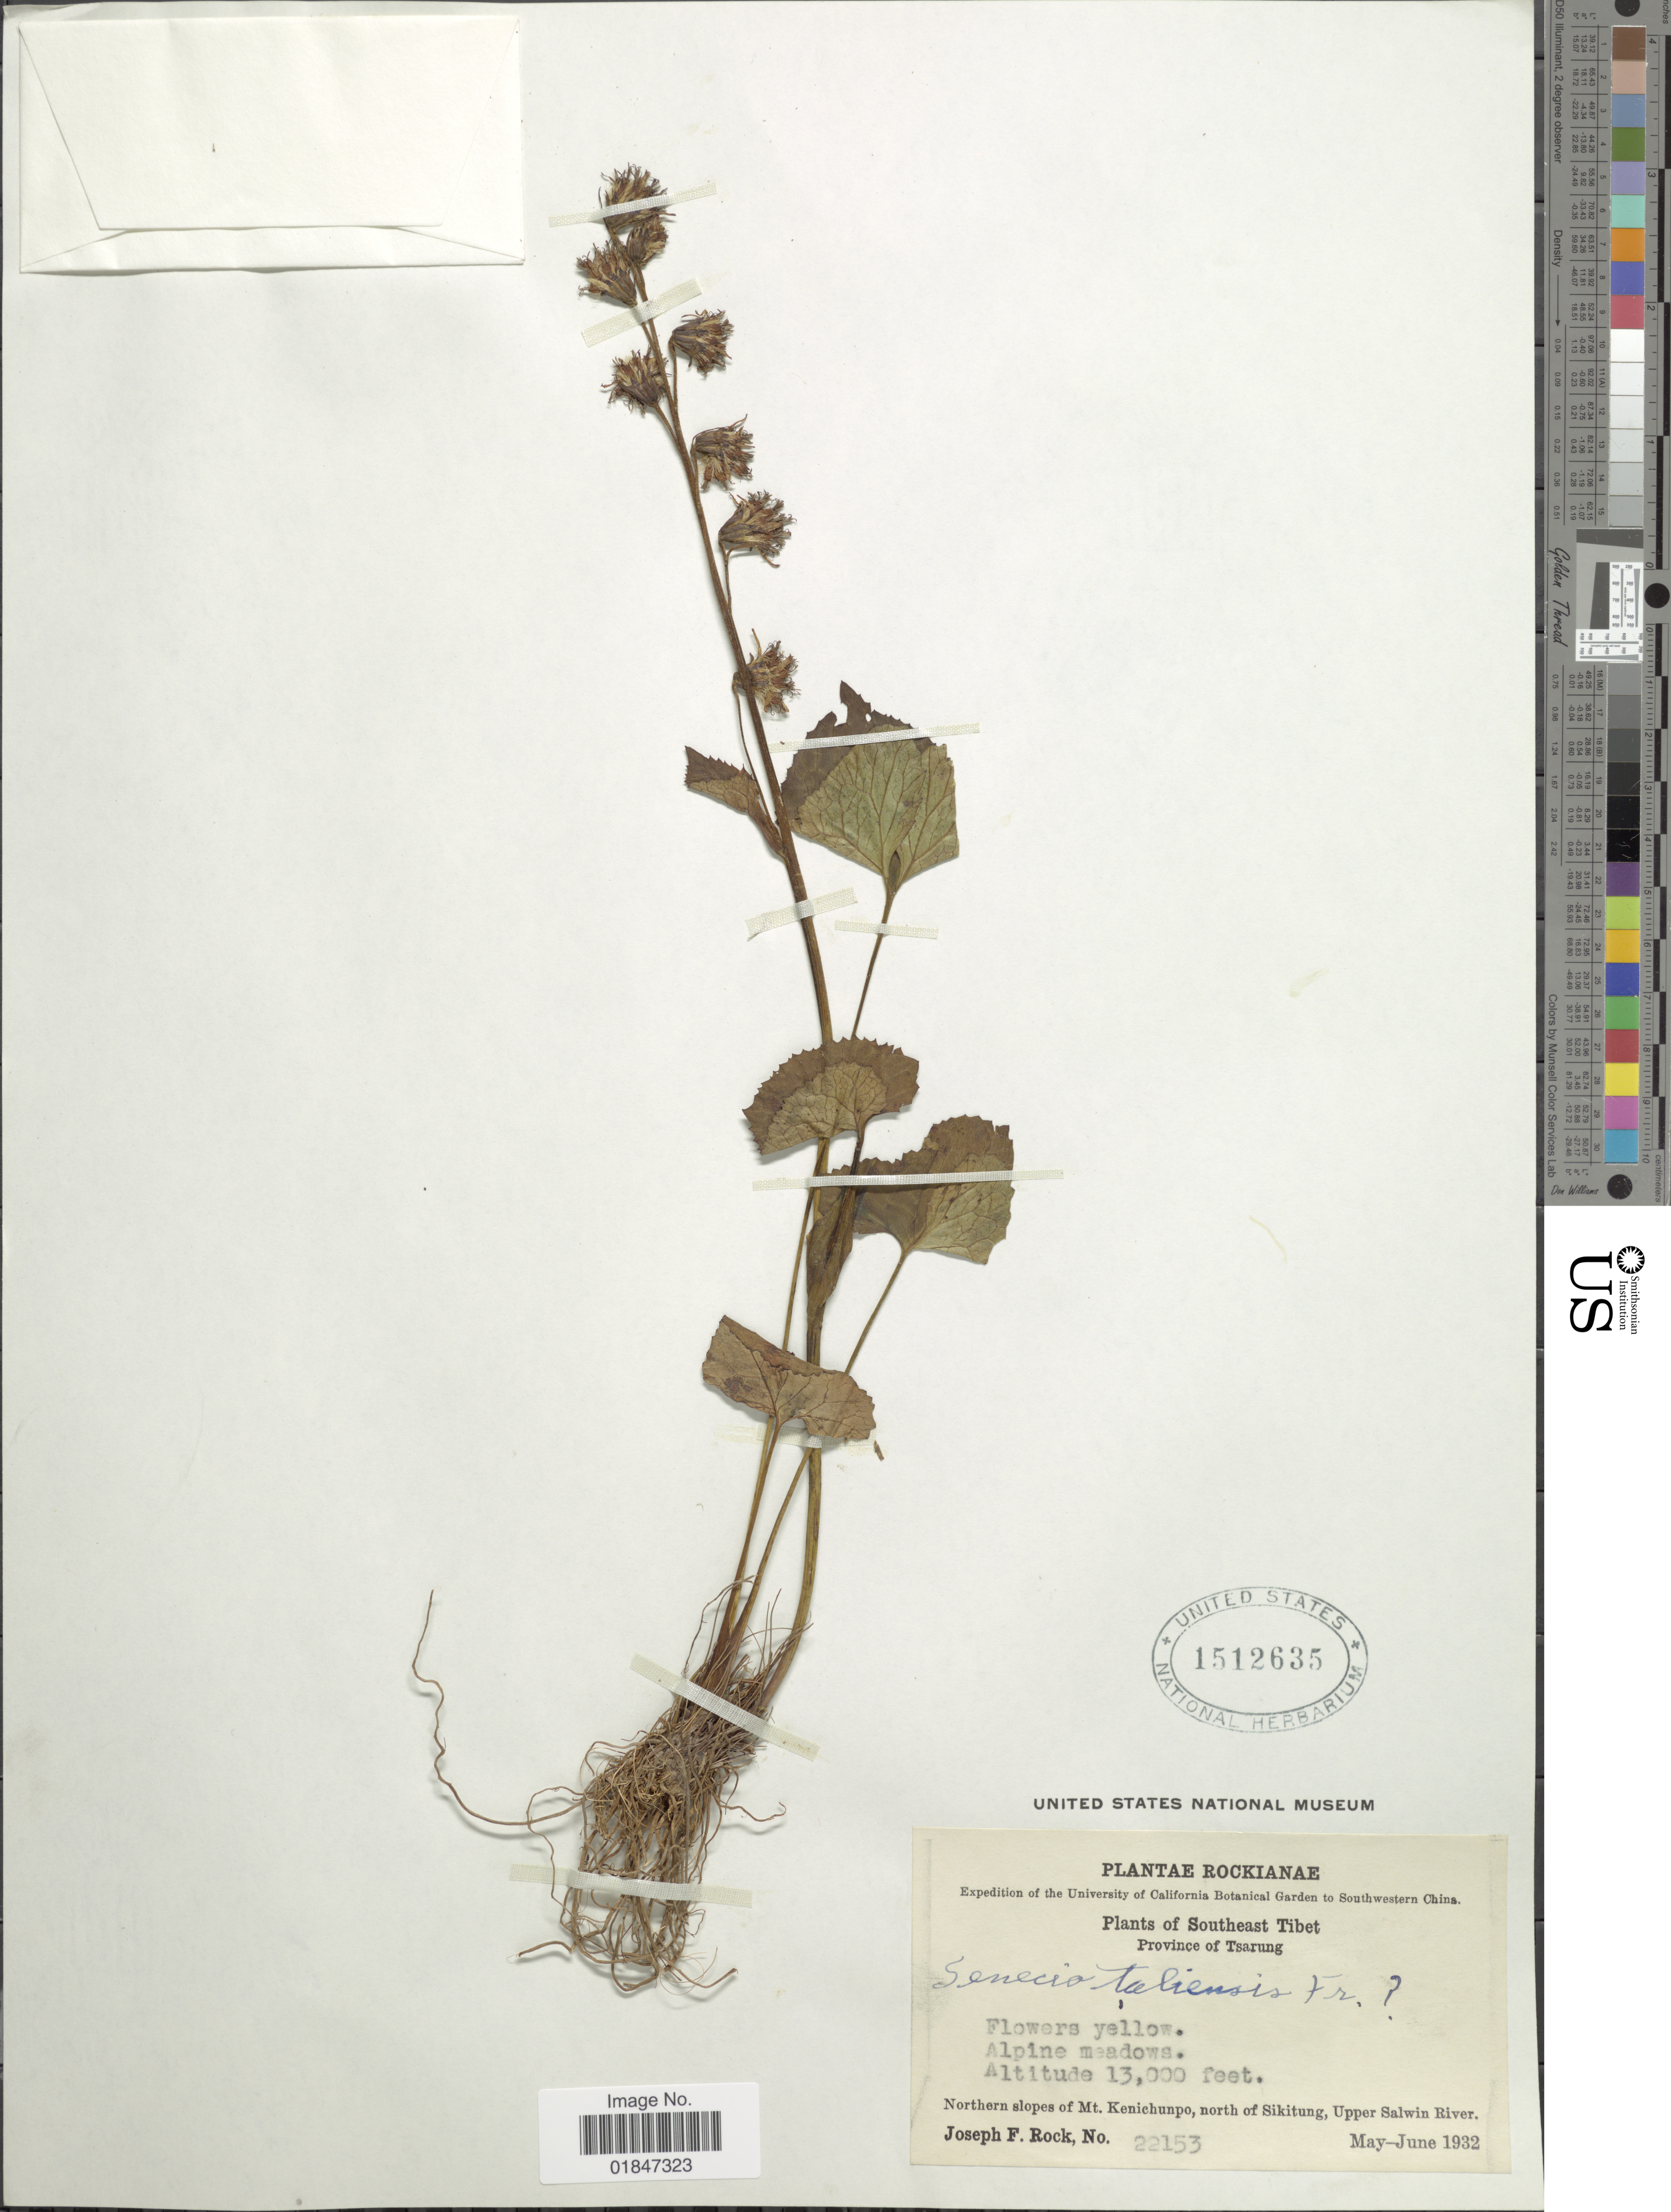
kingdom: Plantae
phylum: Tracheophyta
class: Magnoliopsida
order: Asterales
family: Asteraceae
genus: Parasenecio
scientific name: Parasenecio taliensis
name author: (Franch.) Y.L. Chen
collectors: J. F. Rock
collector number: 22153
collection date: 1932-05/1932-06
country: China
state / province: Xizang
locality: Southeast Tibet, province Tsarung, Northern slopes of Mt. Kenichunpo, north of Sikitung, Upper Salwin River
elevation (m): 3962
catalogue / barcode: US 1512635